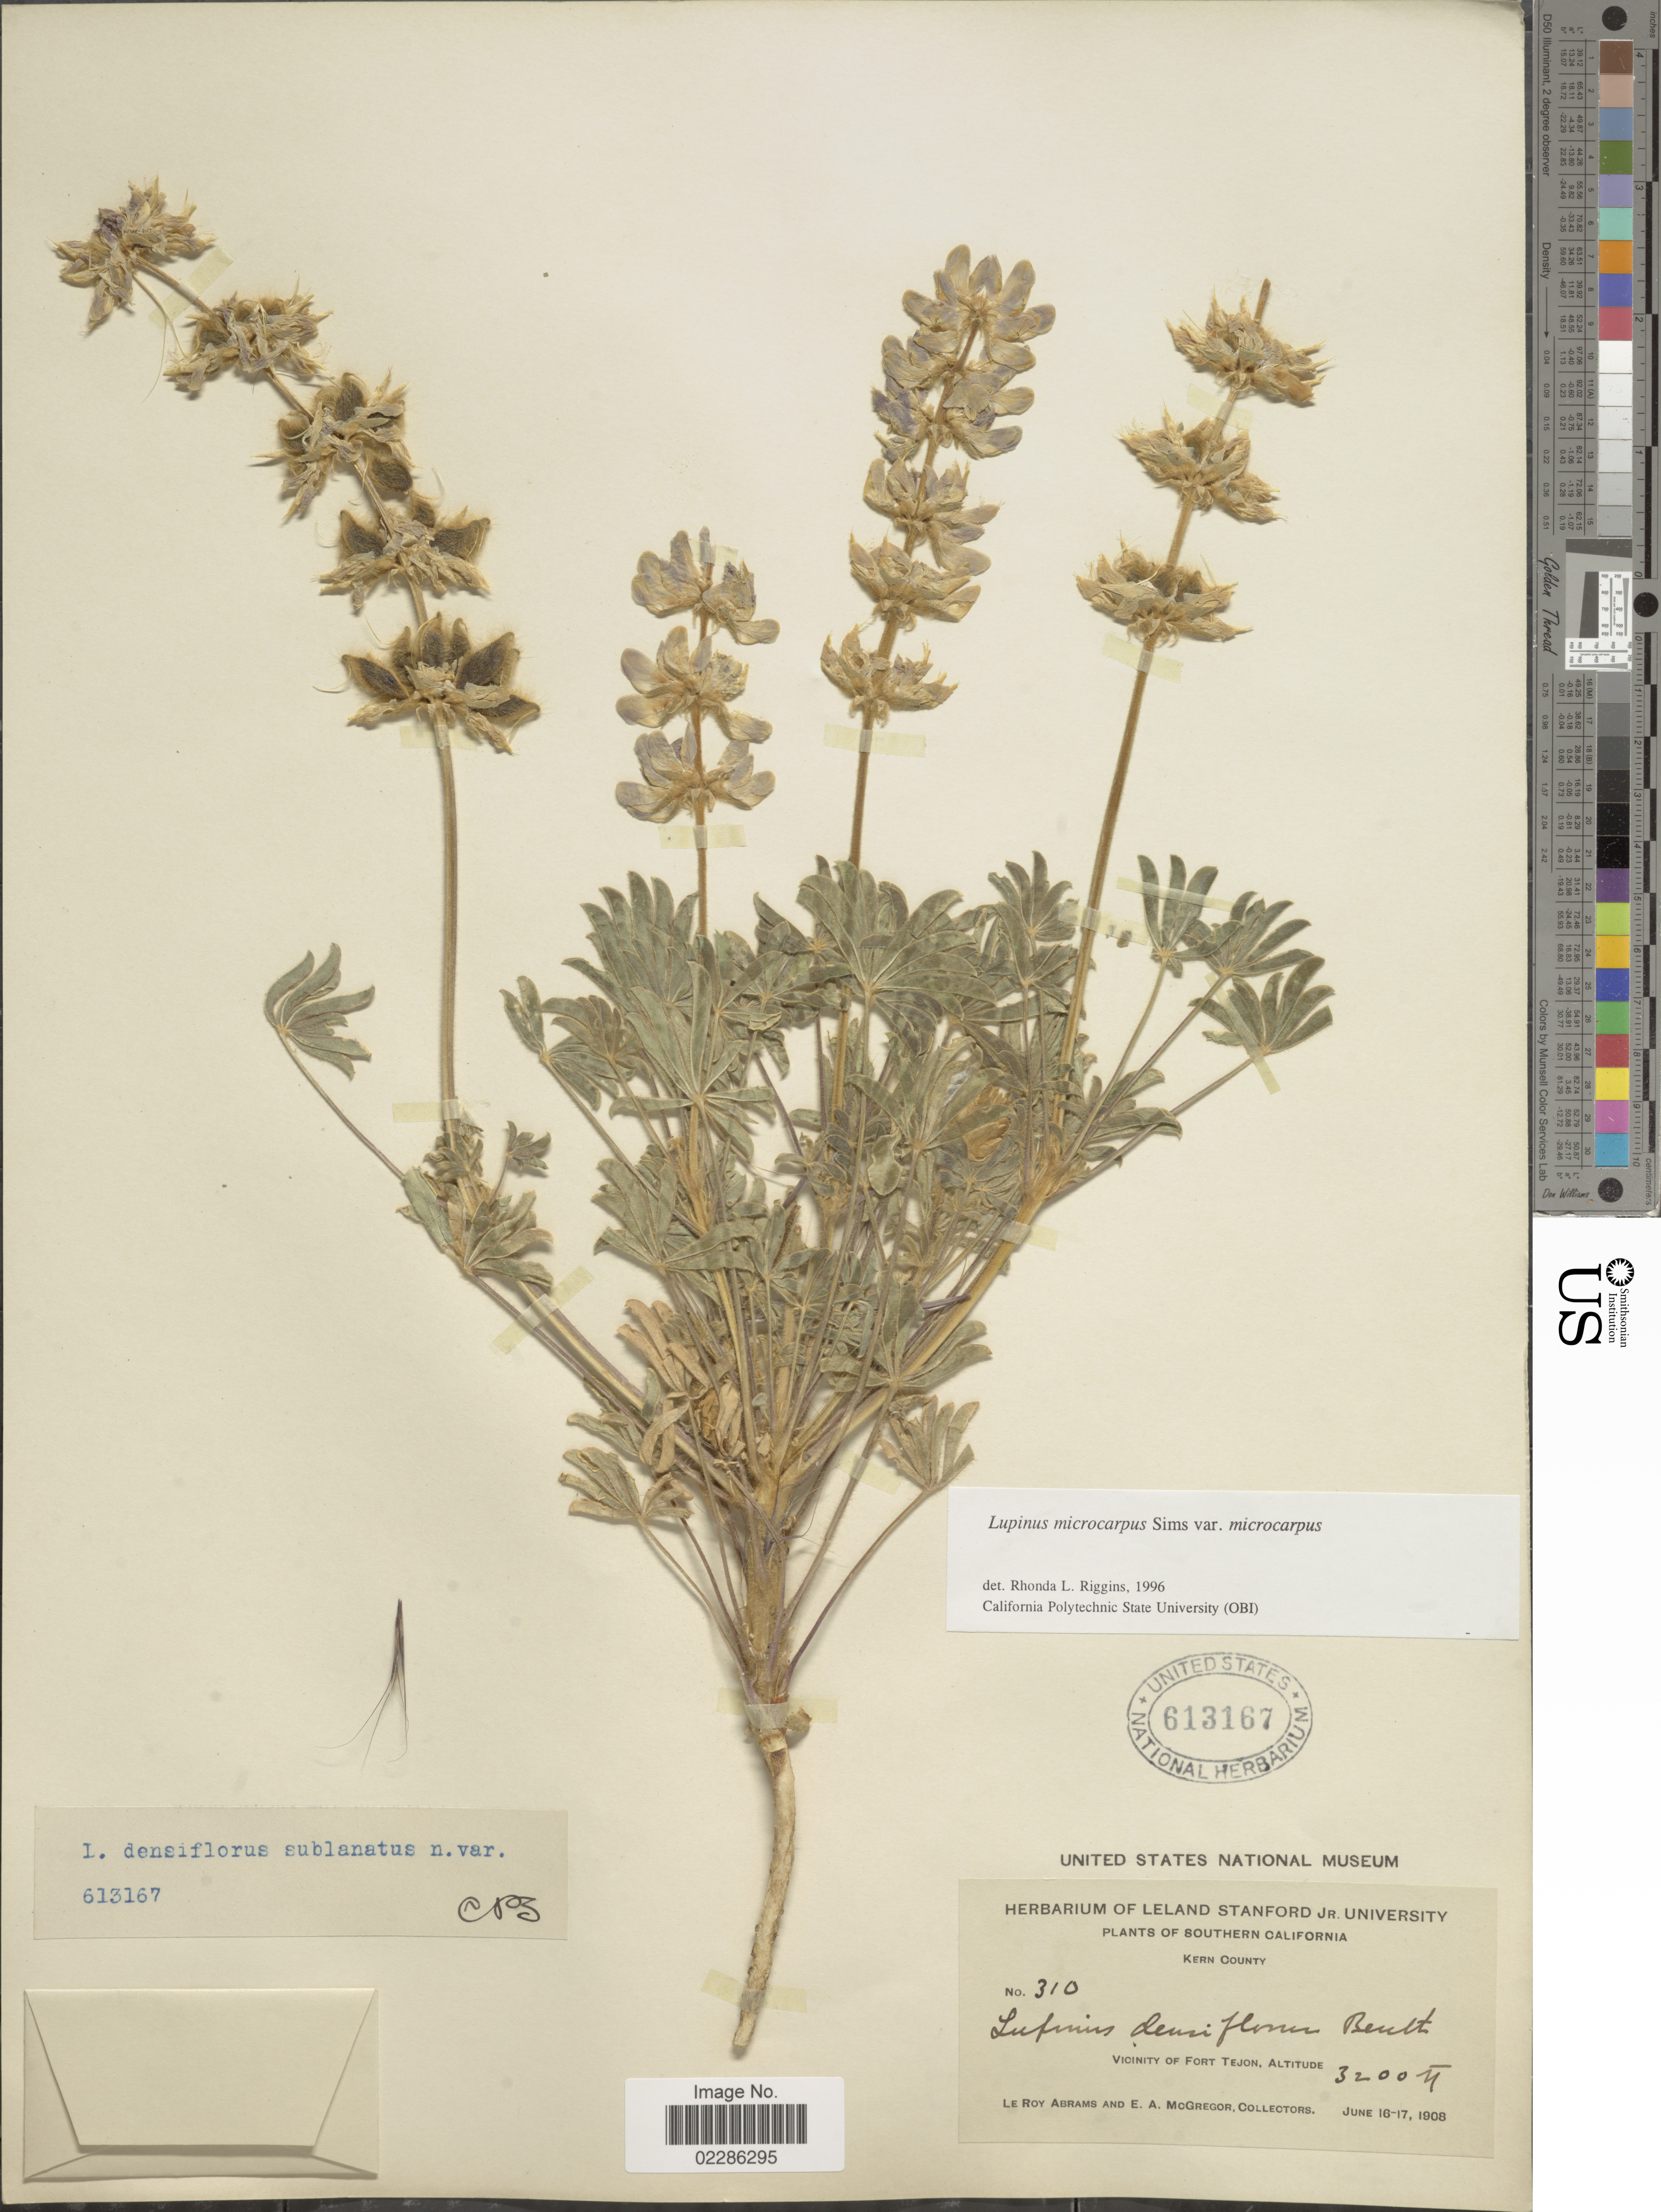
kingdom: Plantae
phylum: Tracheophyta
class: Magnoliopsida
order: Fabales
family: Fabaceae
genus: Lupinus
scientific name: Lupinus microcarpus var. microcarpus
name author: Sims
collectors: L. Abrams & E. A. McGregor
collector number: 310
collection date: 1908-06-16/1908-06-17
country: United States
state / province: California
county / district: Kern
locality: Southern California, Kern County, Vicinity of Fort Tejon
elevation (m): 975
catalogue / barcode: US 613167